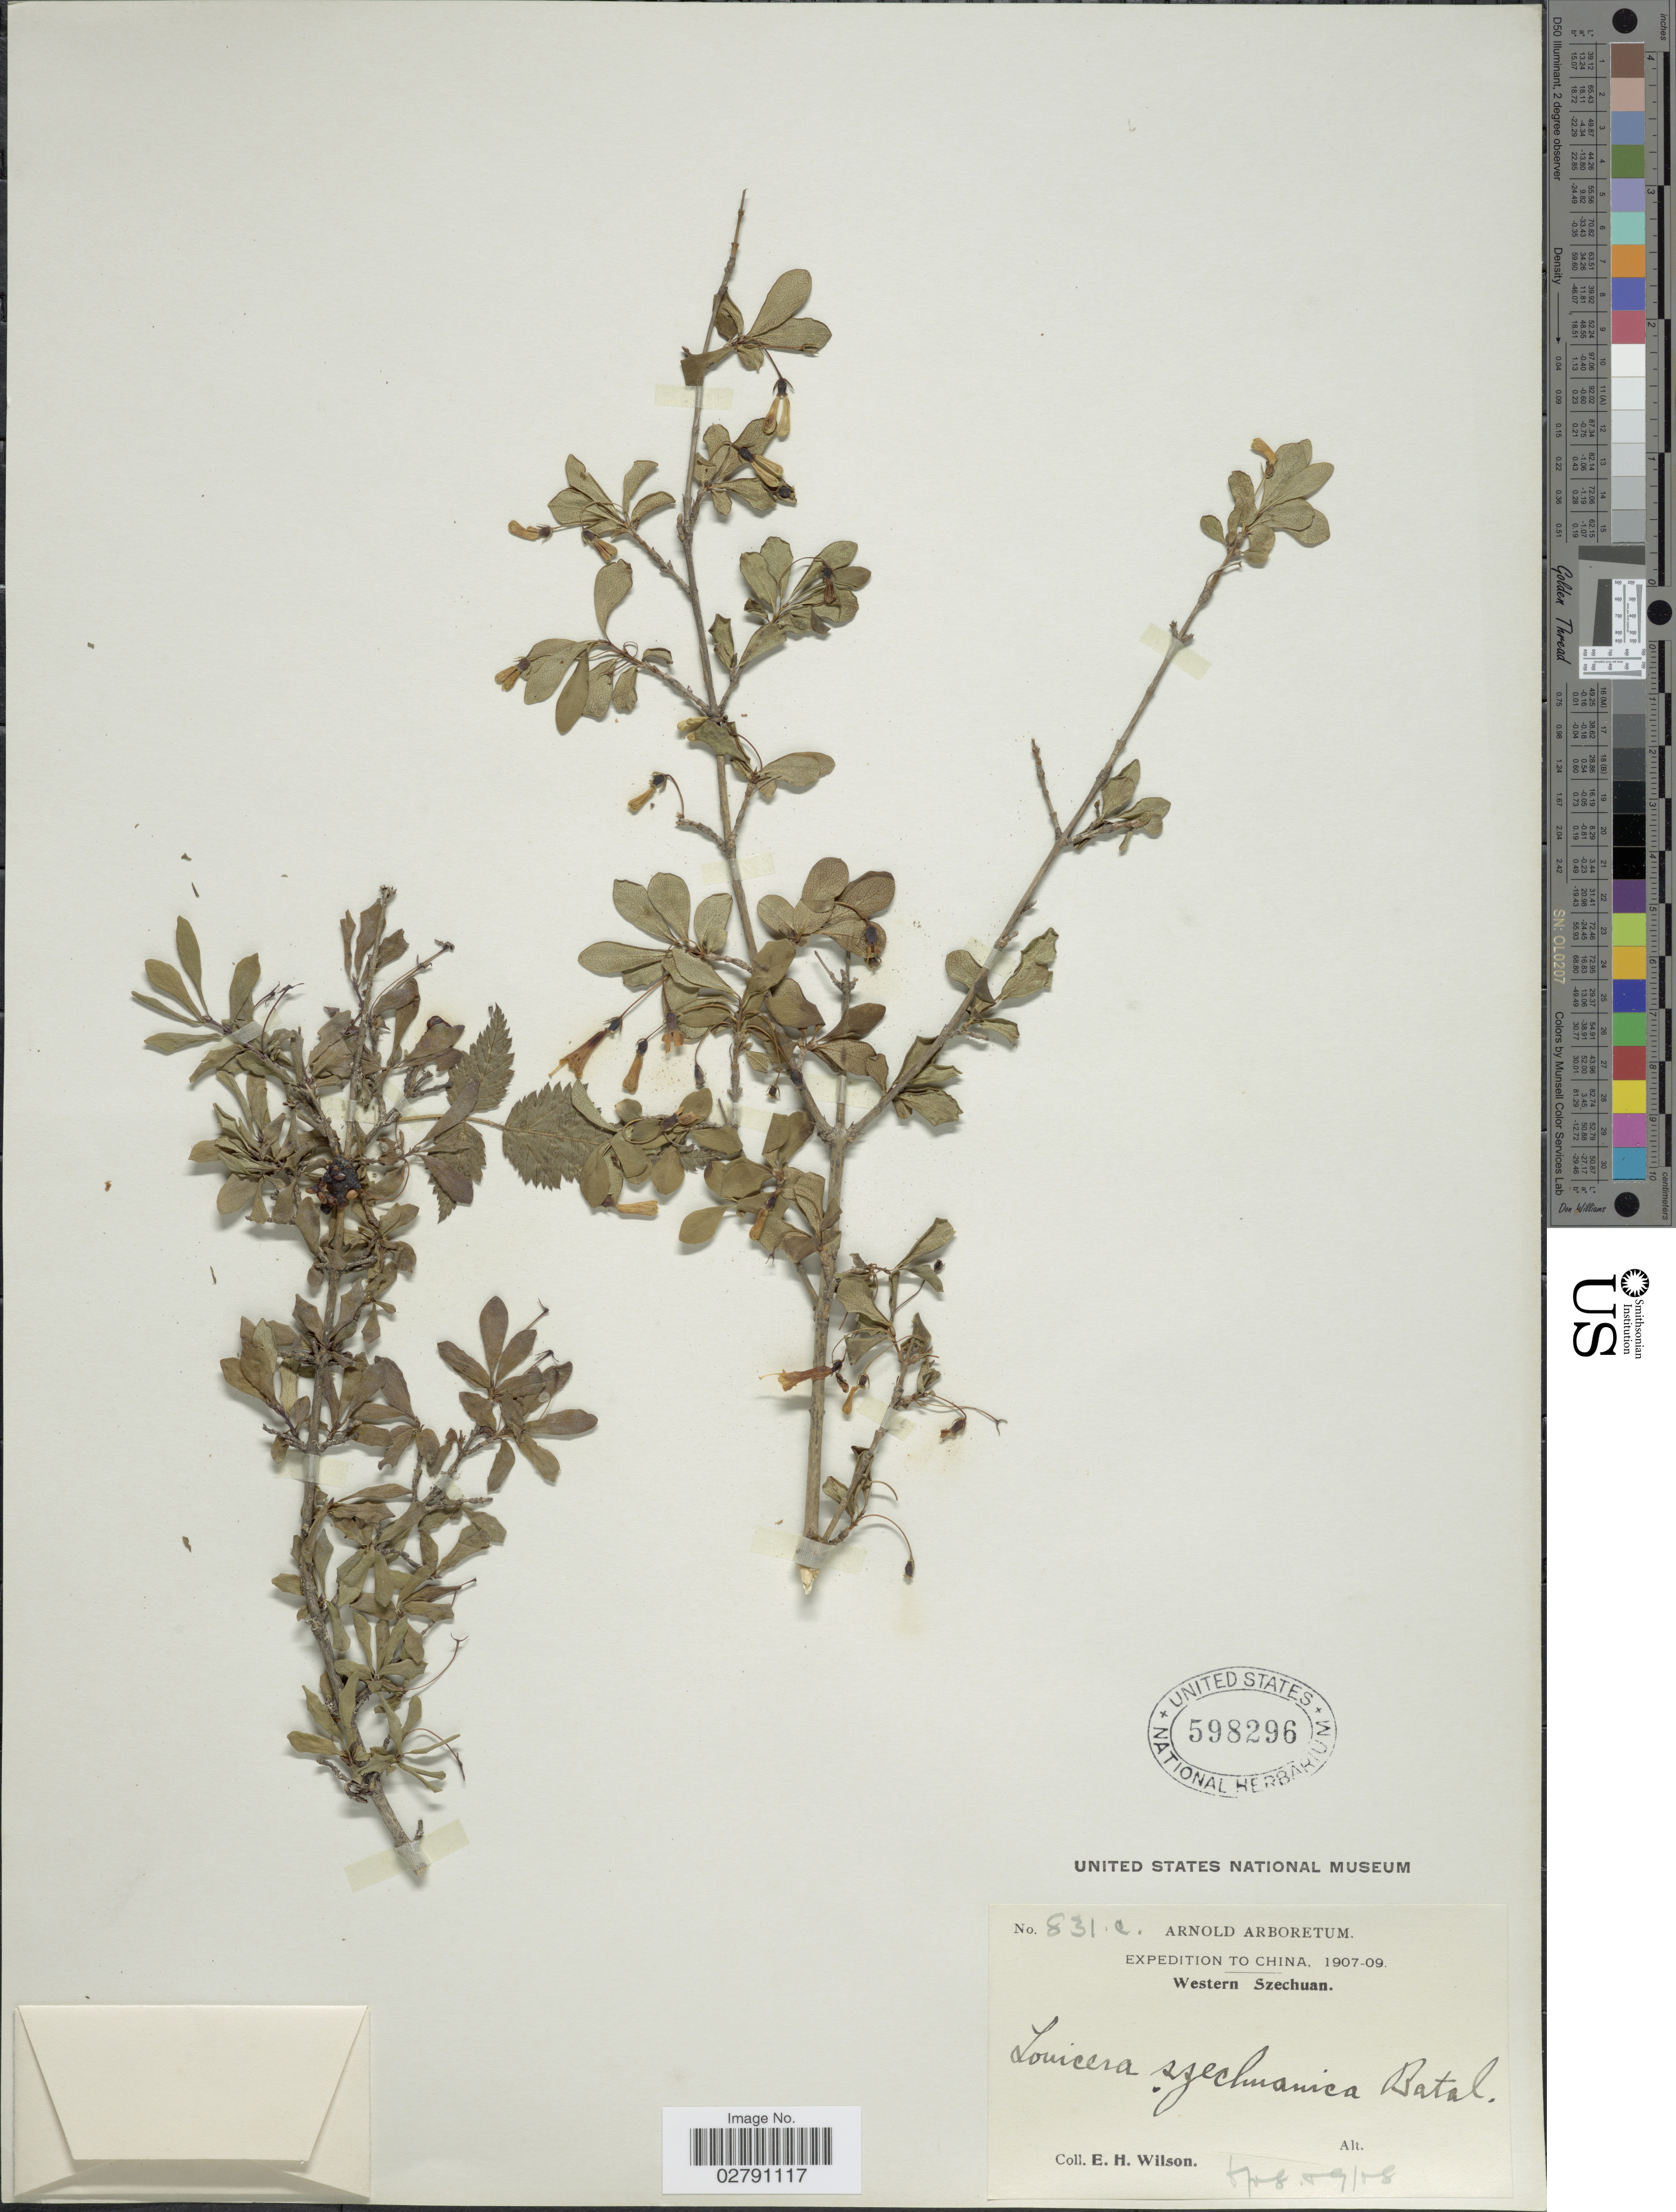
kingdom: Plantae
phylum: Tracheophyta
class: Magnoliopsida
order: Dipsacales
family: Caprifoliaceae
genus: Lonicera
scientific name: Lonicera szechuanica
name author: Batalin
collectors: E. Wilson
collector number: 831a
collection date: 1908-06/1908-09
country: China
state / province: Sichuan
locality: Western Szechuan.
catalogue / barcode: US 598296